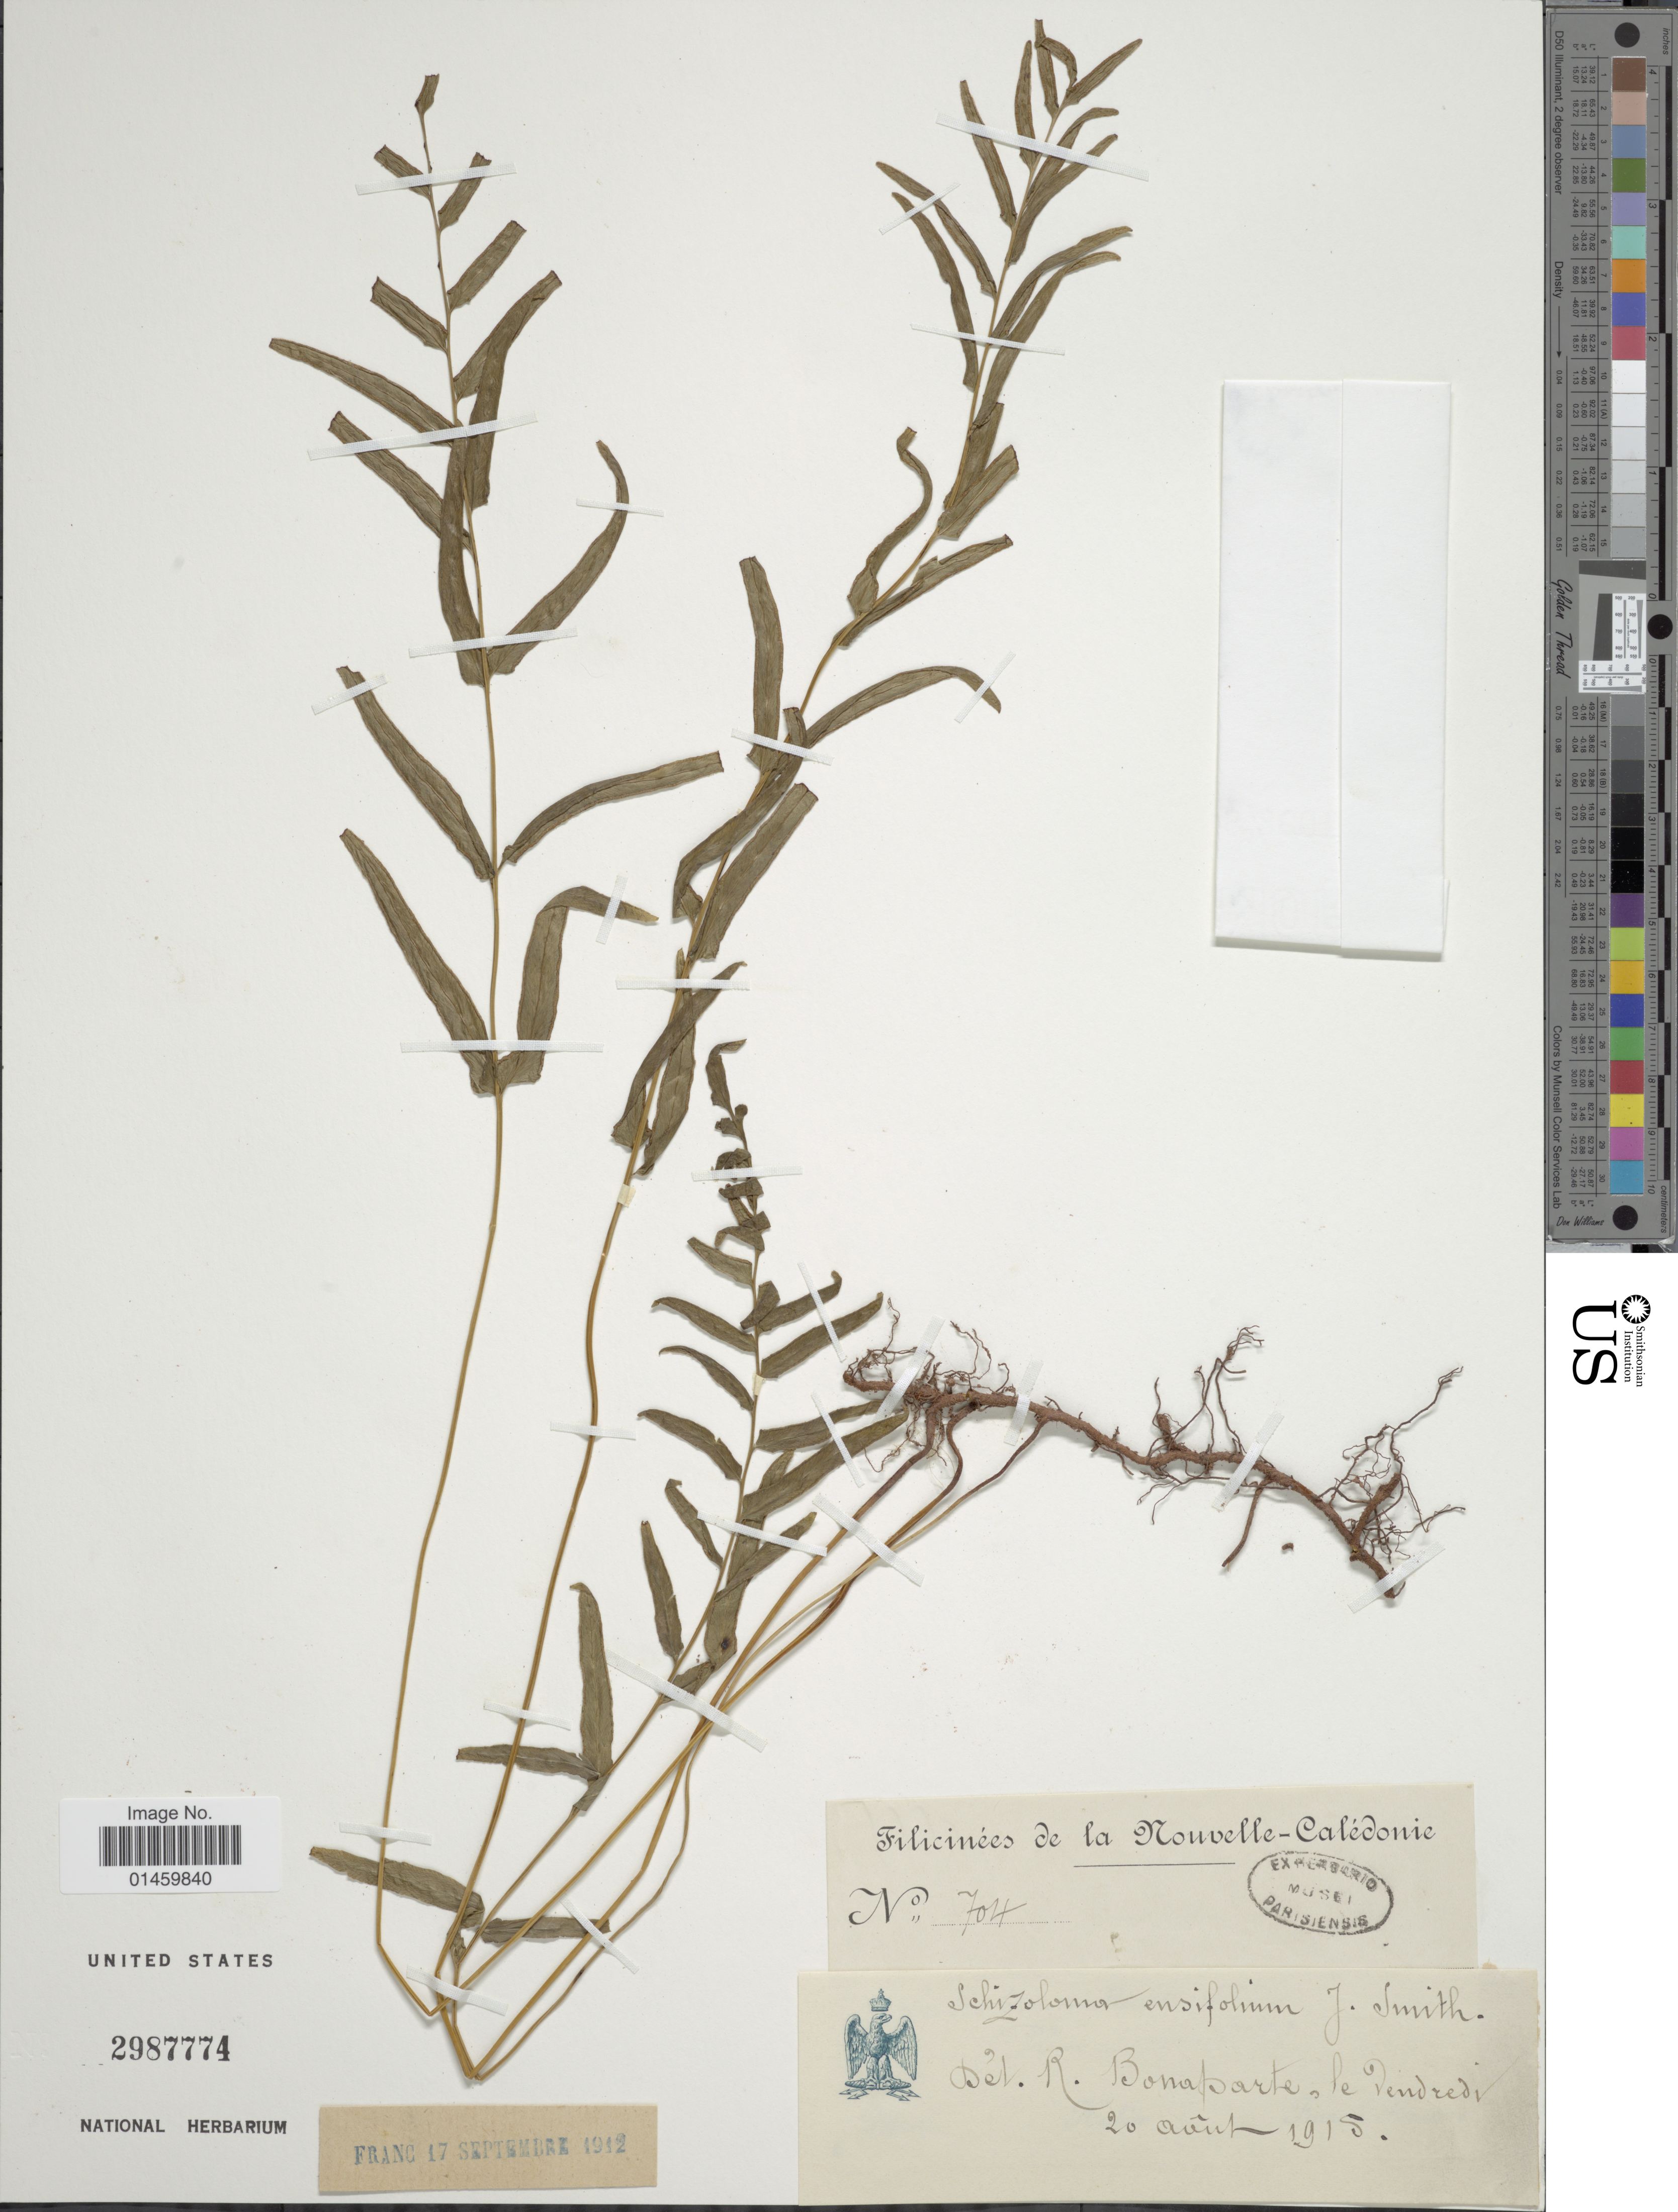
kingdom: Plantae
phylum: Tracheophyta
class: Polypodiopsida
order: Polypodiales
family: Lindsaeaceae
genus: Lindsaea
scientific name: Lindsaea ensifolia subsp. ensifolia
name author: Sw.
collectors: Franc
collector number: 704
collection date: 1912-09-17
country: New Caledonia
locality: Filicinees de la Nouvelle-Caledonie.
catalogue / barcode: US 2987774